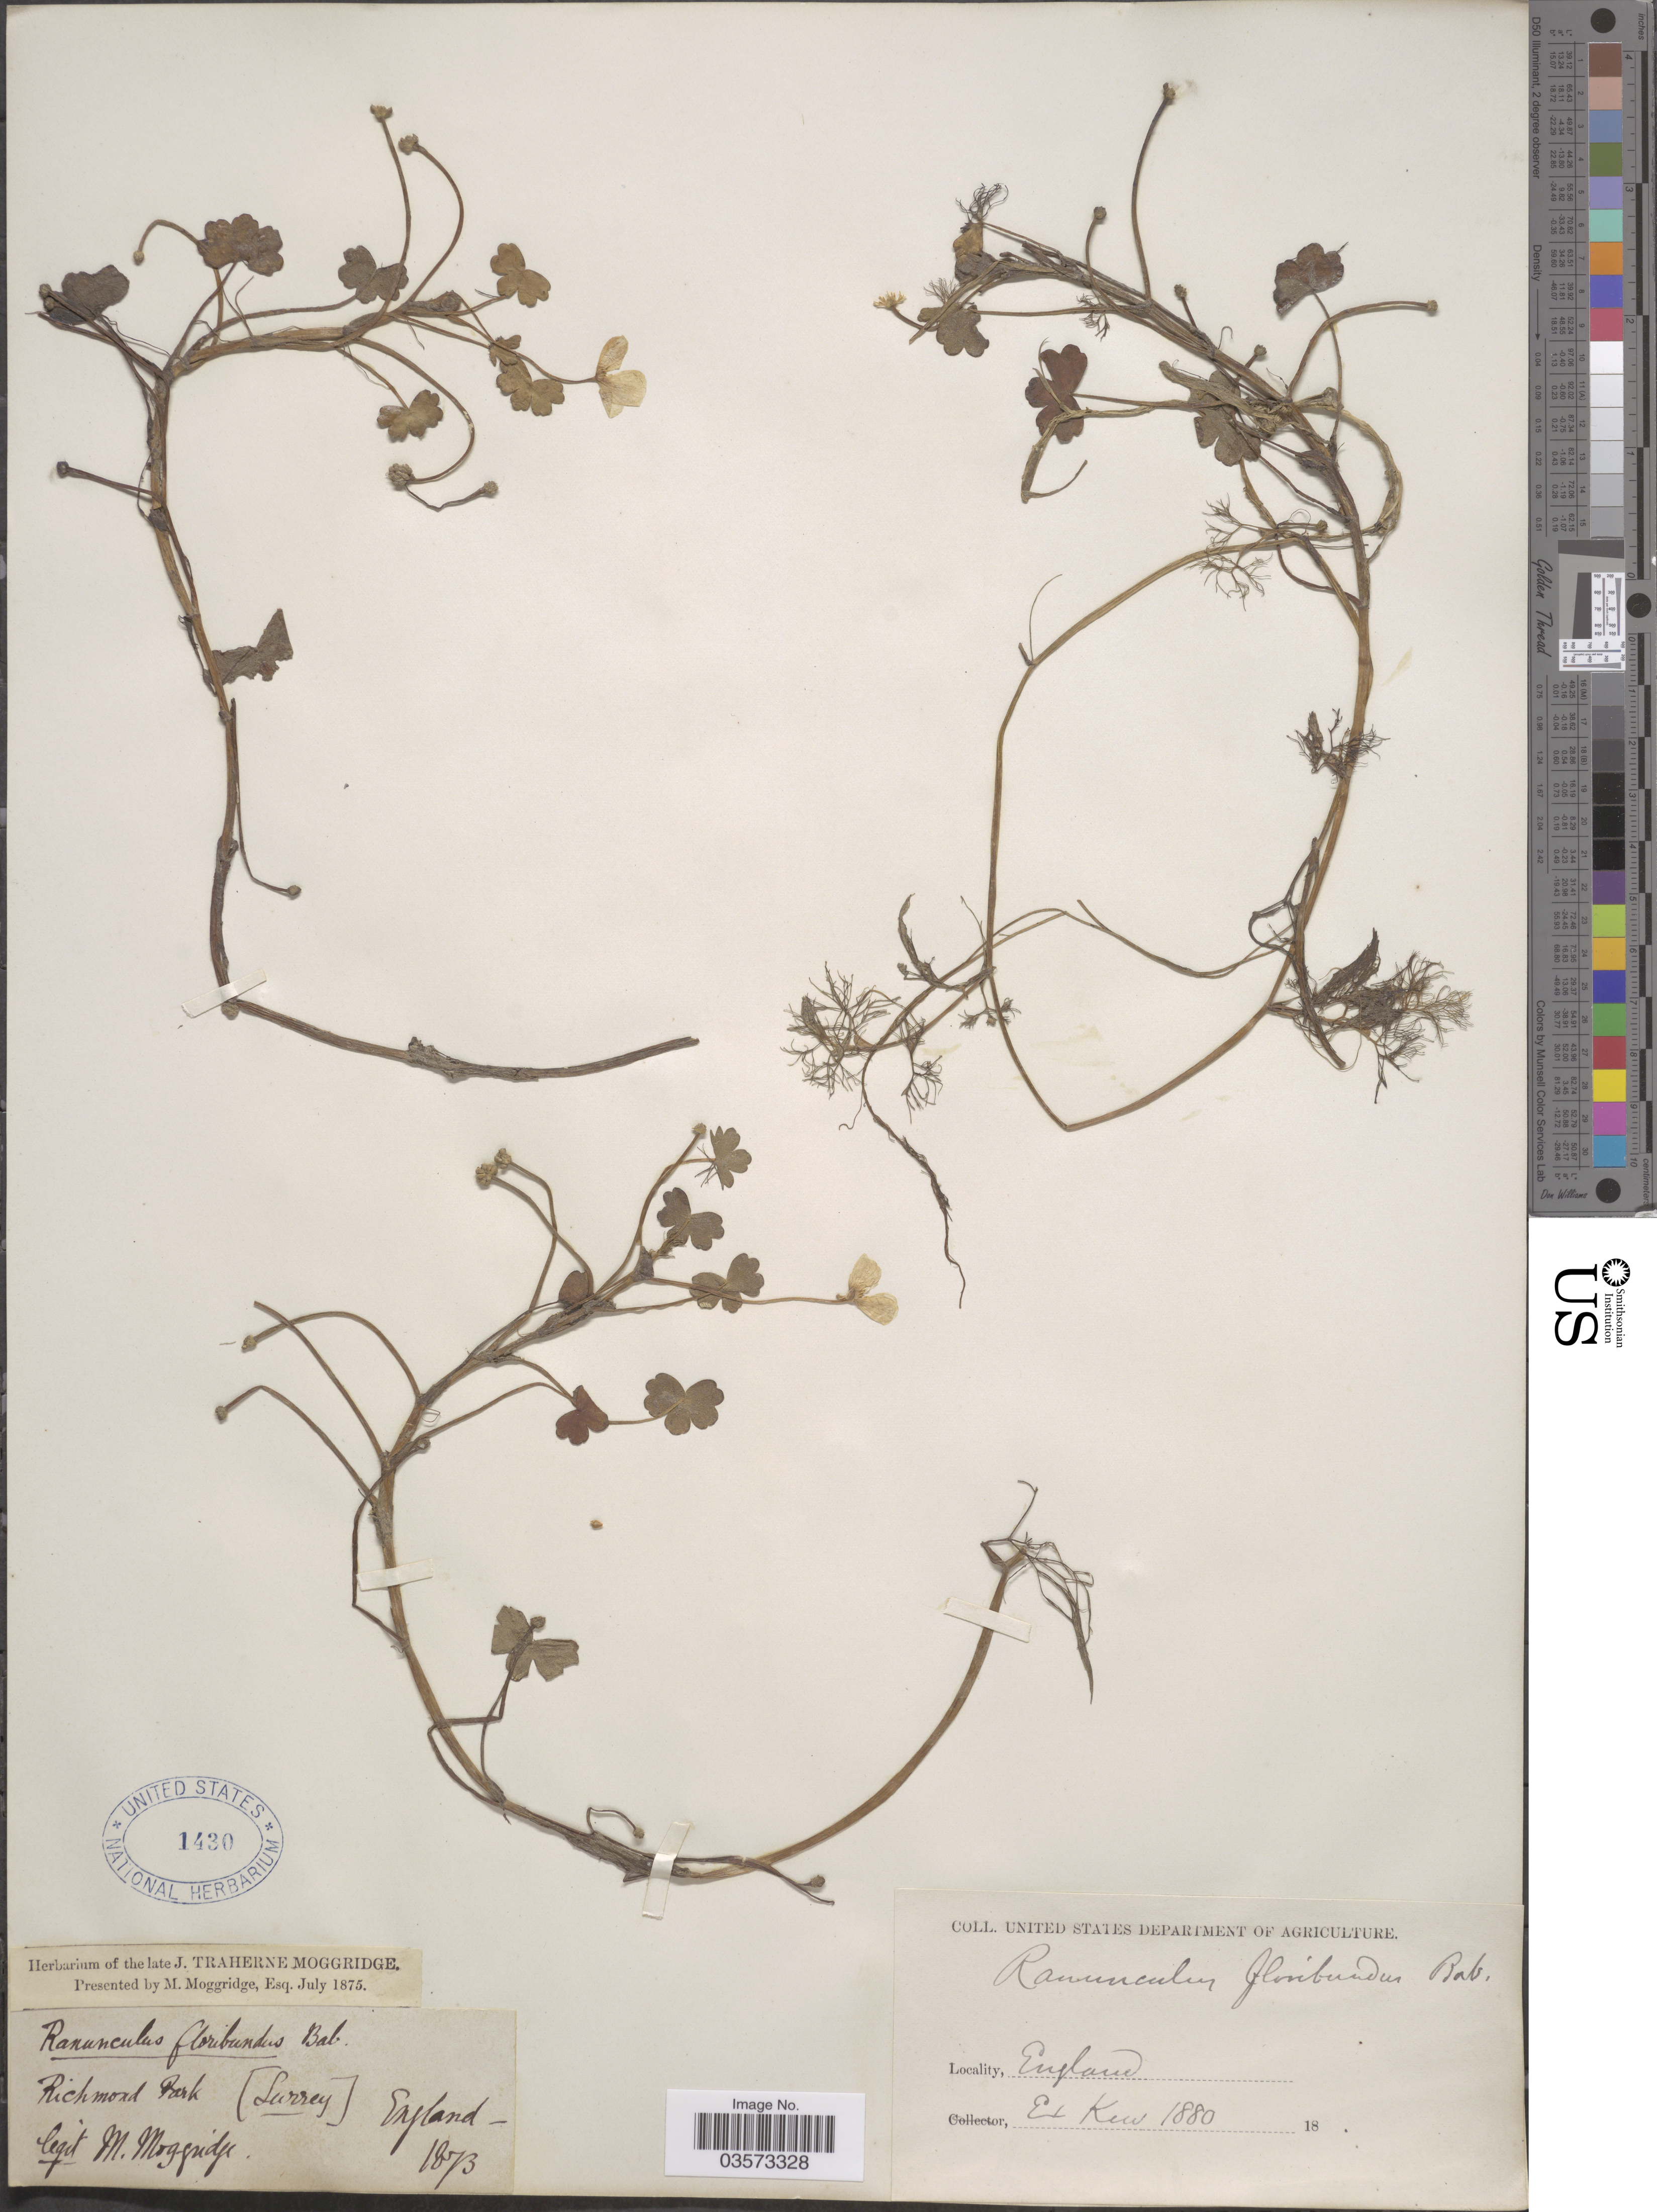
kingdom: Plantae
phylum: Tracheophyta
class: Magnoliopsida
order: Ranunculales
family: Ranunculaceae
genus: Ranunculus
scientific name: Ranunculus peltatus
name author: Schrank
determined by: Strong, Mark T., (BOT), Smithsonian Institution - National Museum of Natural History (UNITED STATES)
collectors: M. Moggridge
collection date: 1873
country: United Kingdom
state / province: England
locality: Richmond Park [Surrey].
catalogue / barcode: US 1430